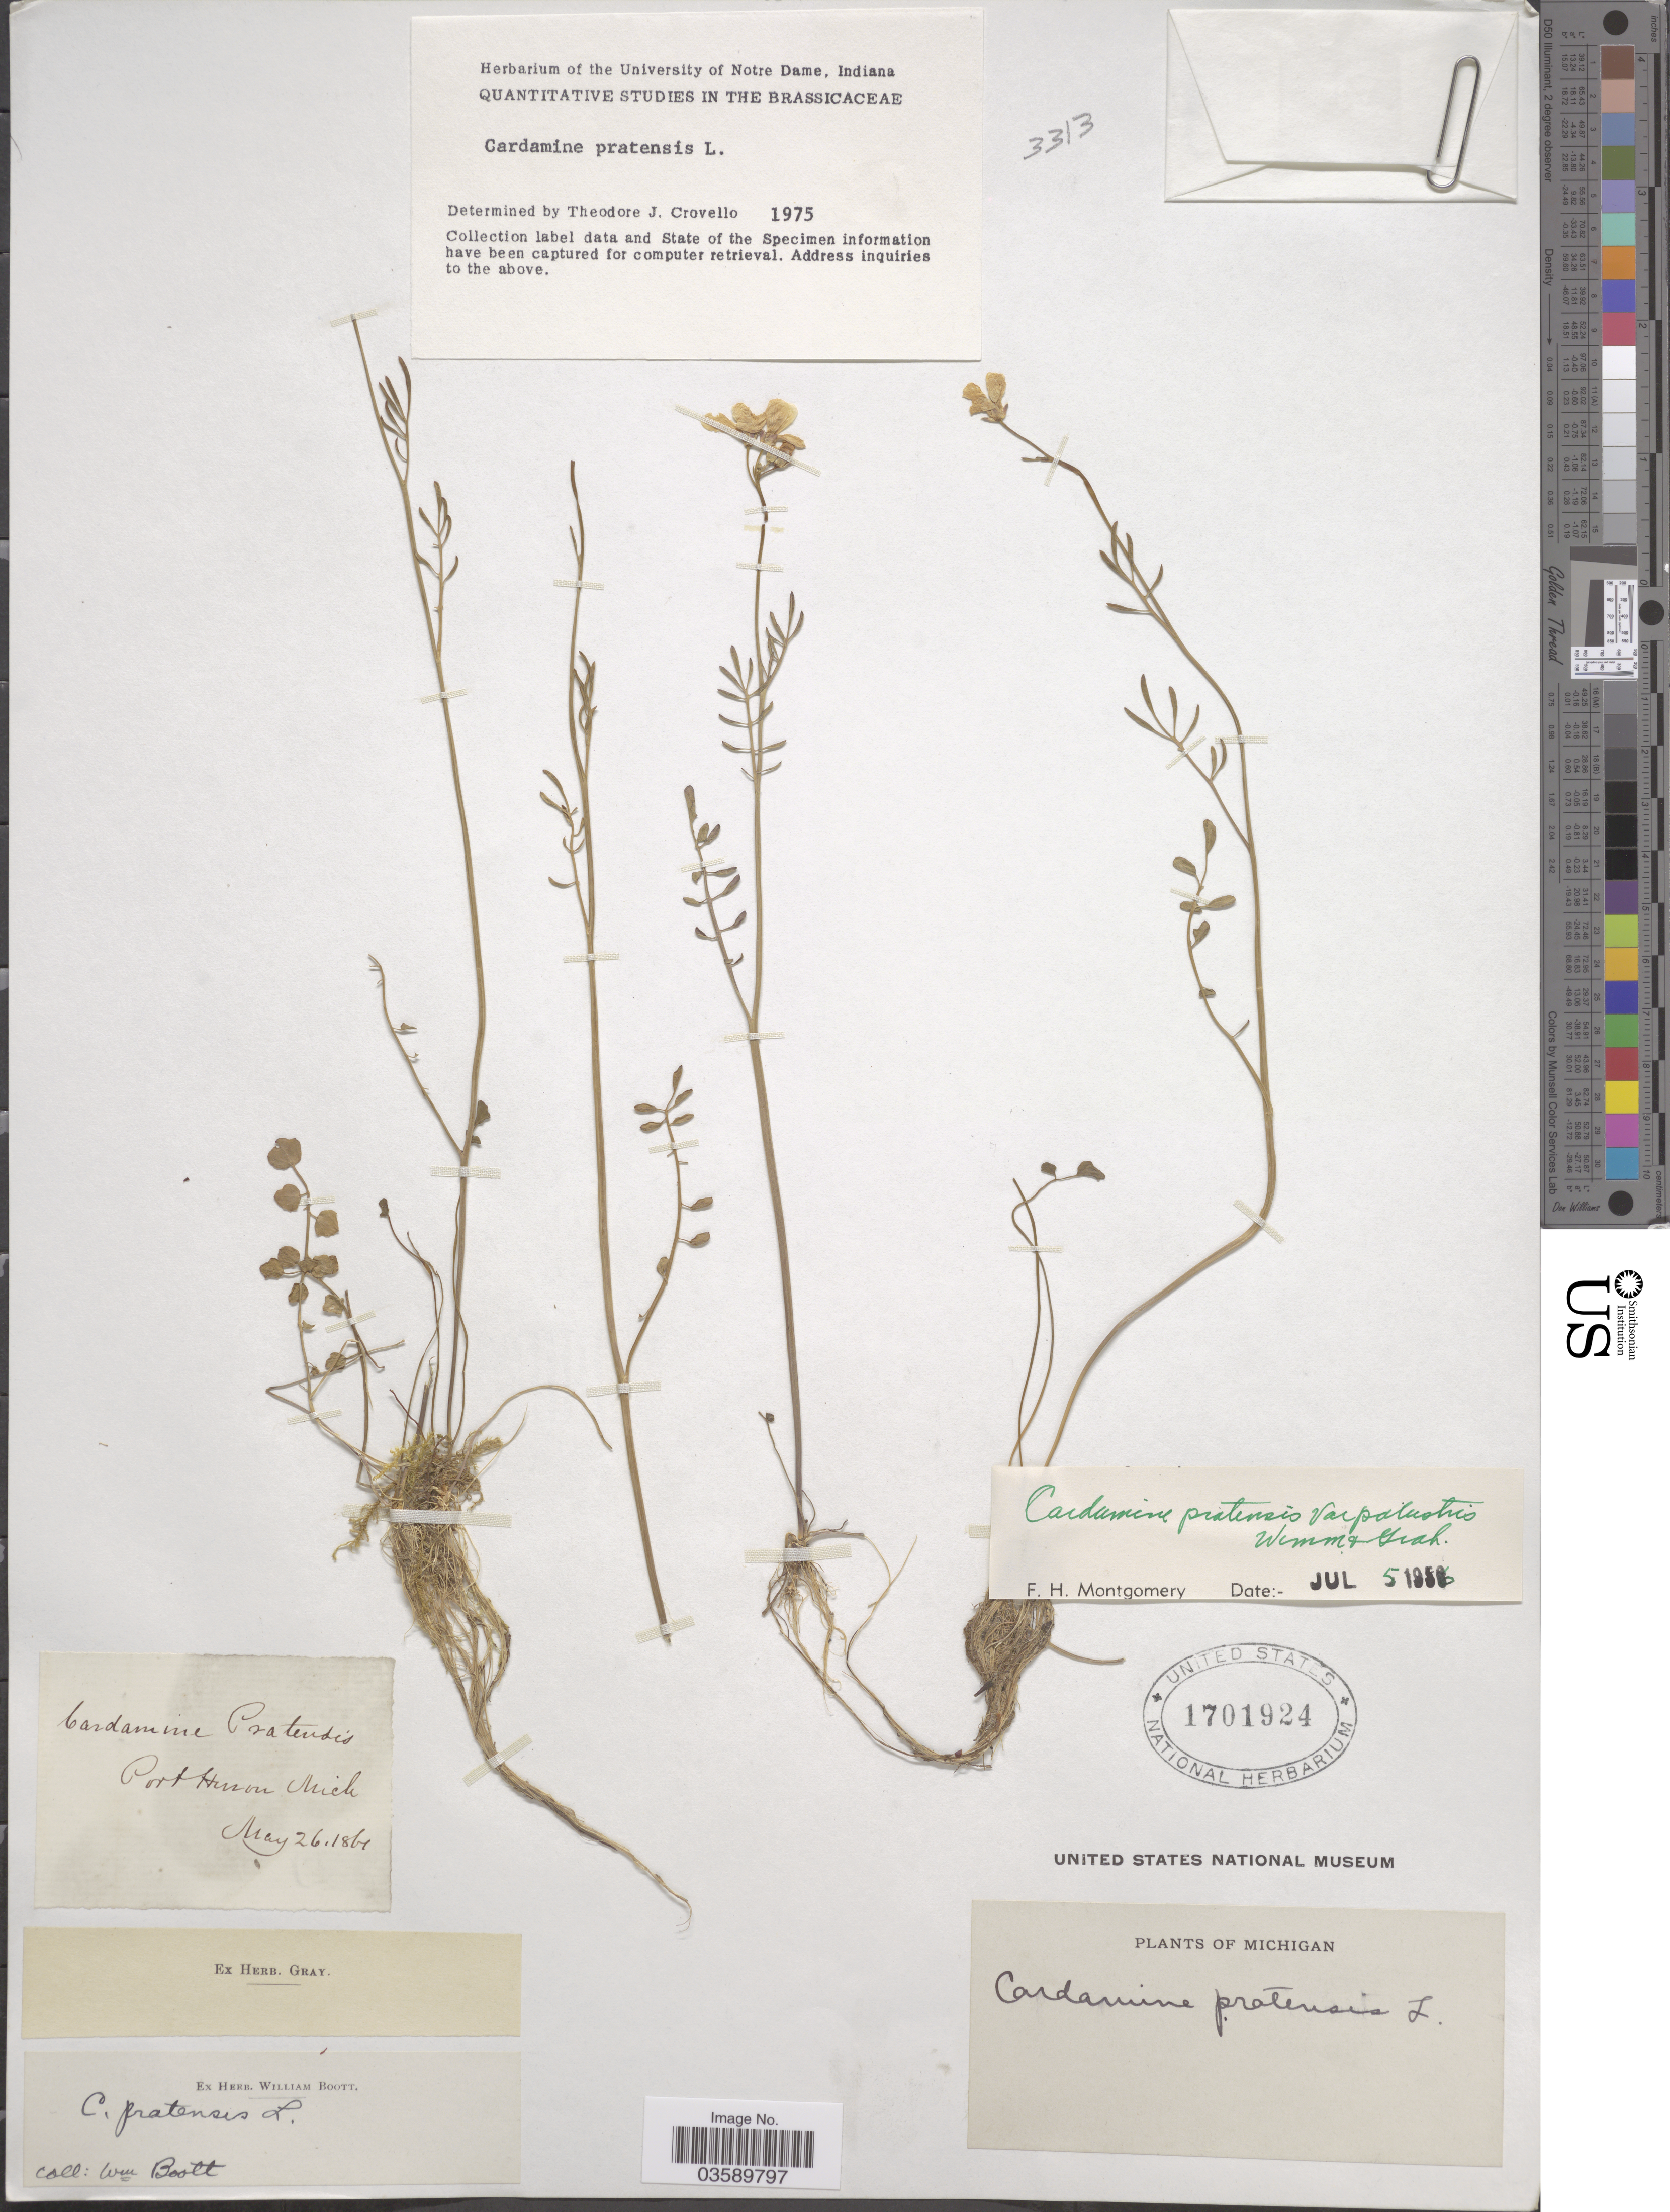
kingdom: Plantae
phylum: Tracheophyta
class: Magnoliopsida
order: Brassicales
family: Brassicaceae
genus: Cardamine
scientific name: Cardamine pratensis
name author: L.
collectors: W. Boott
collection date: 1861-05-26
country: United States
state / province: Michigan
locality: Port Huron.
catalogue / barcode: US 1701792